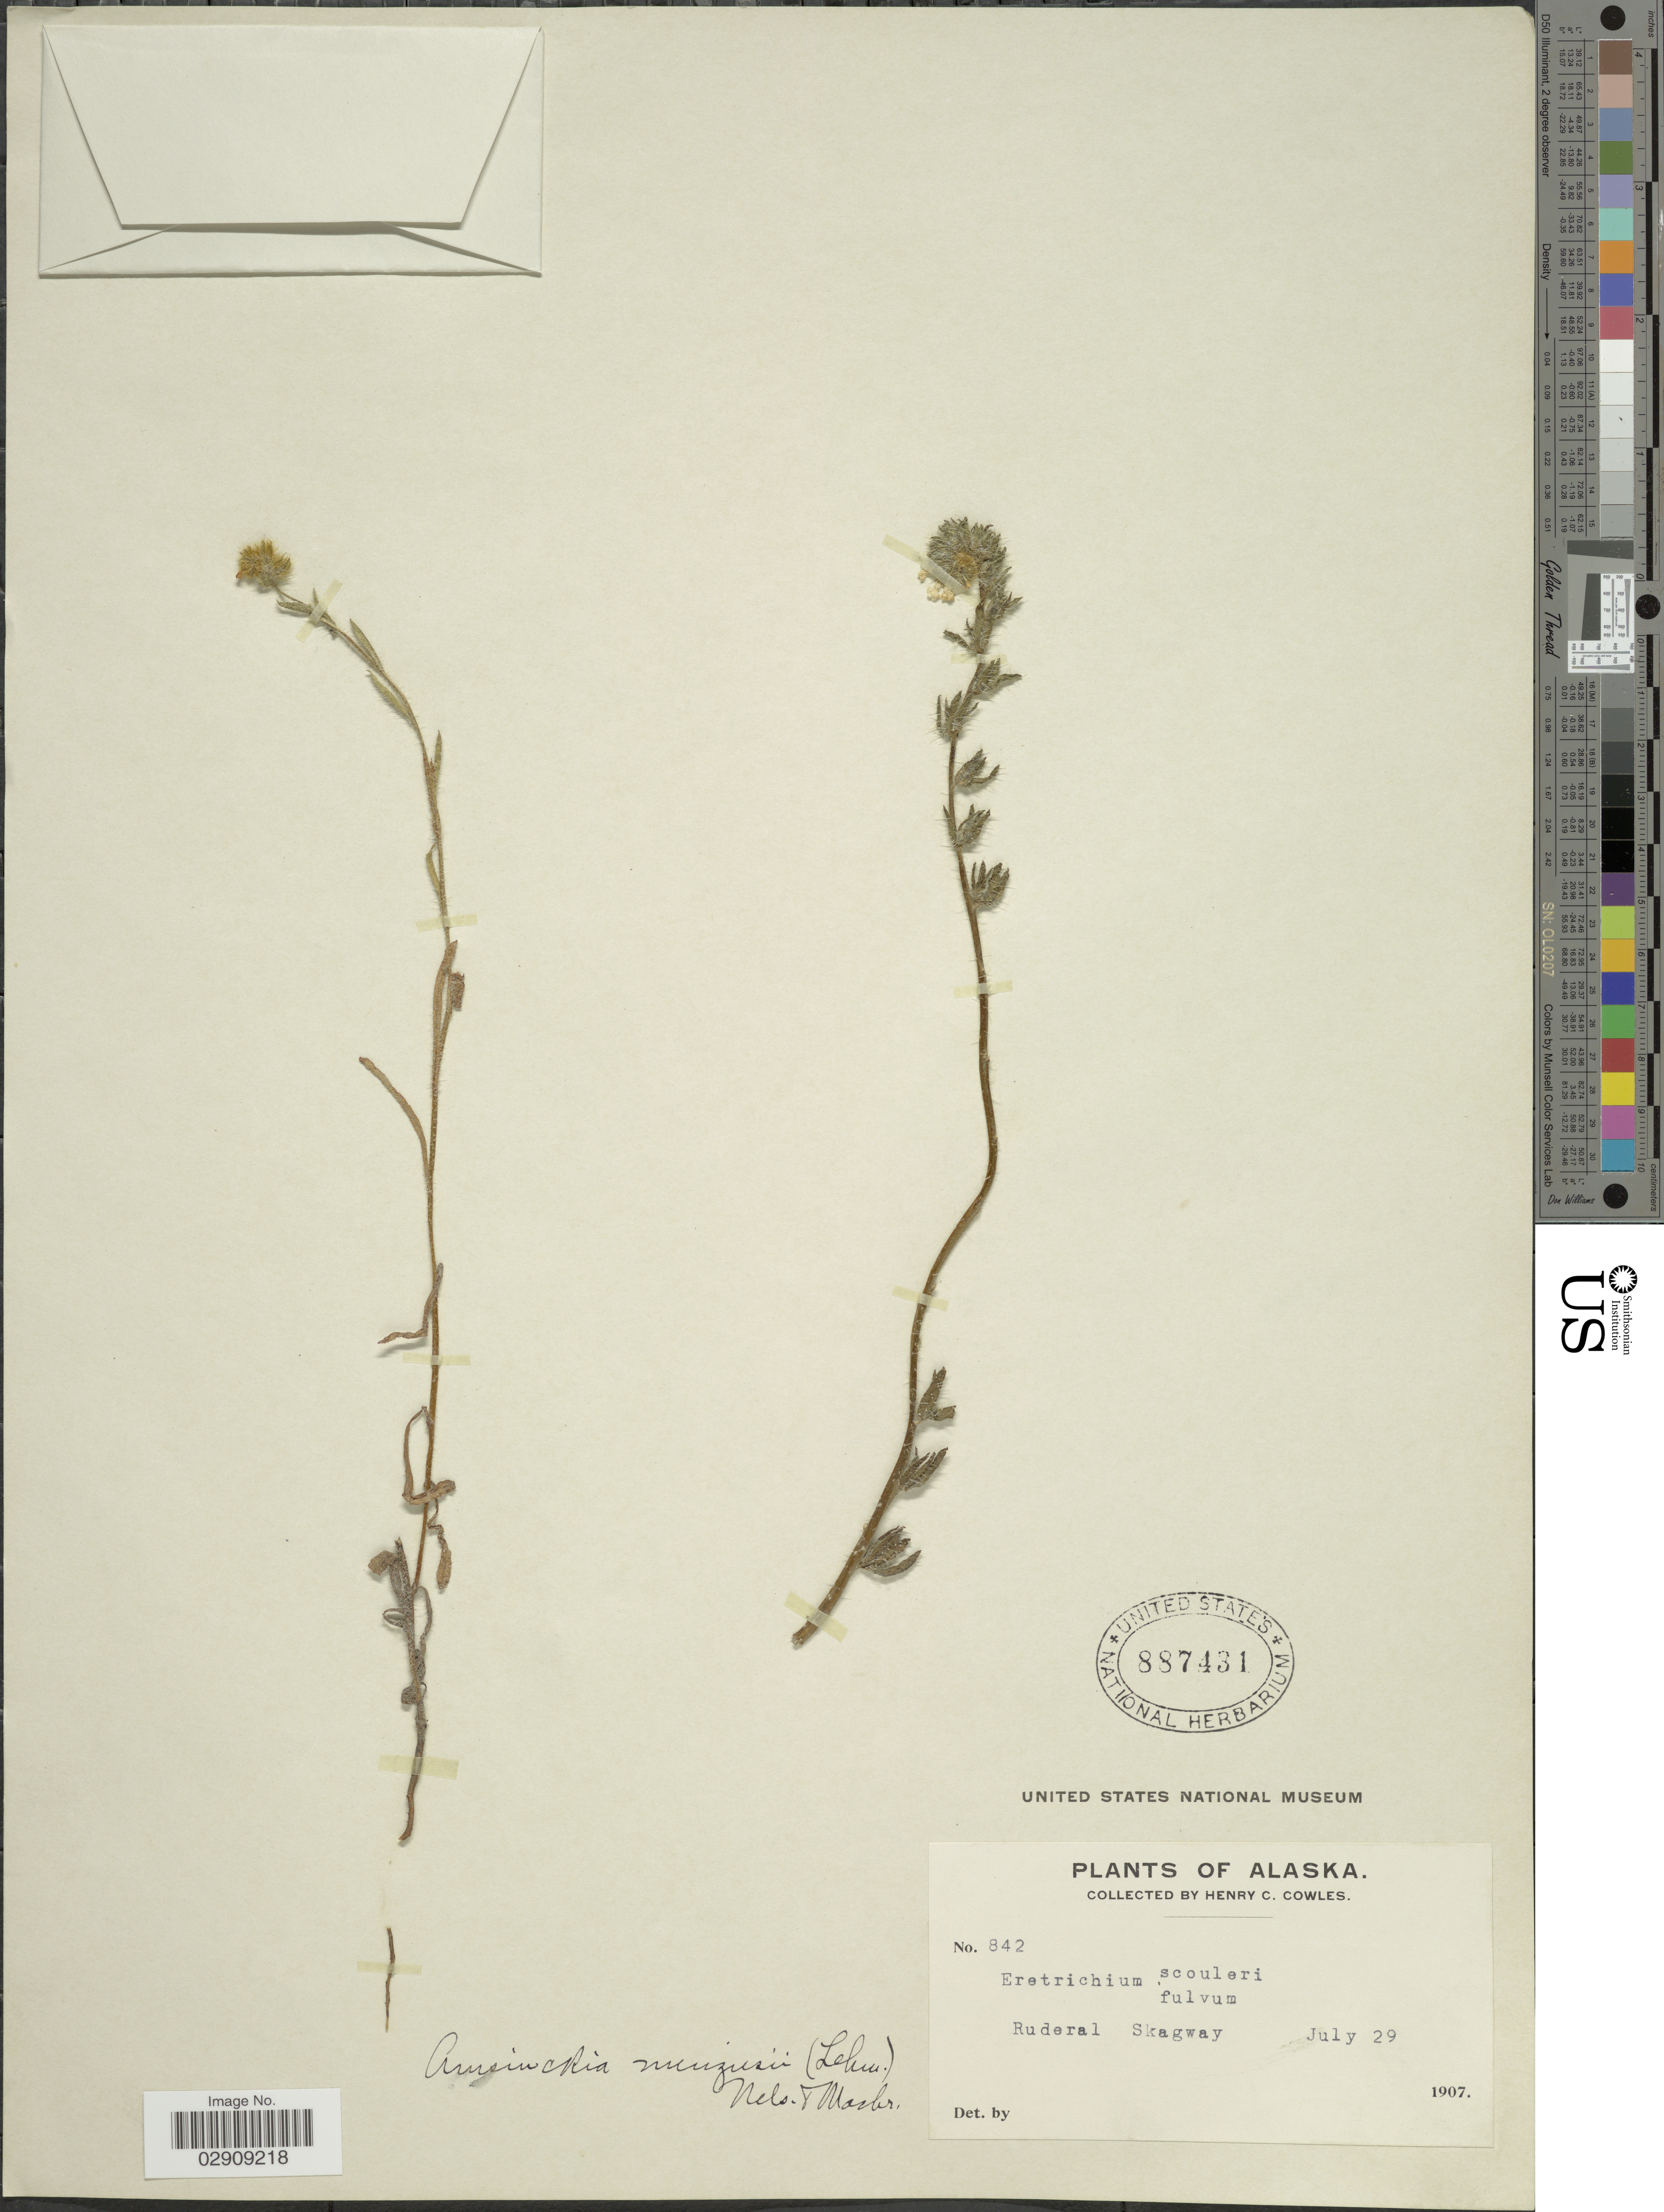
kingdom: Plantae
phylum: Tracheophyta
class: Magnoliopsida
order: Boraginales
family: Boraginaceae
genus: Amsinckia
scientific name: Amsinckia menziesii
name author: A. Nelson & J.F. Macbr.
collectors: H. Cowles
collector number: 842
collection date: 1907-07-29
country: United States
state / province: Alaska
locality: Ruderal Skagway.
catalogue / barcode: US 887431